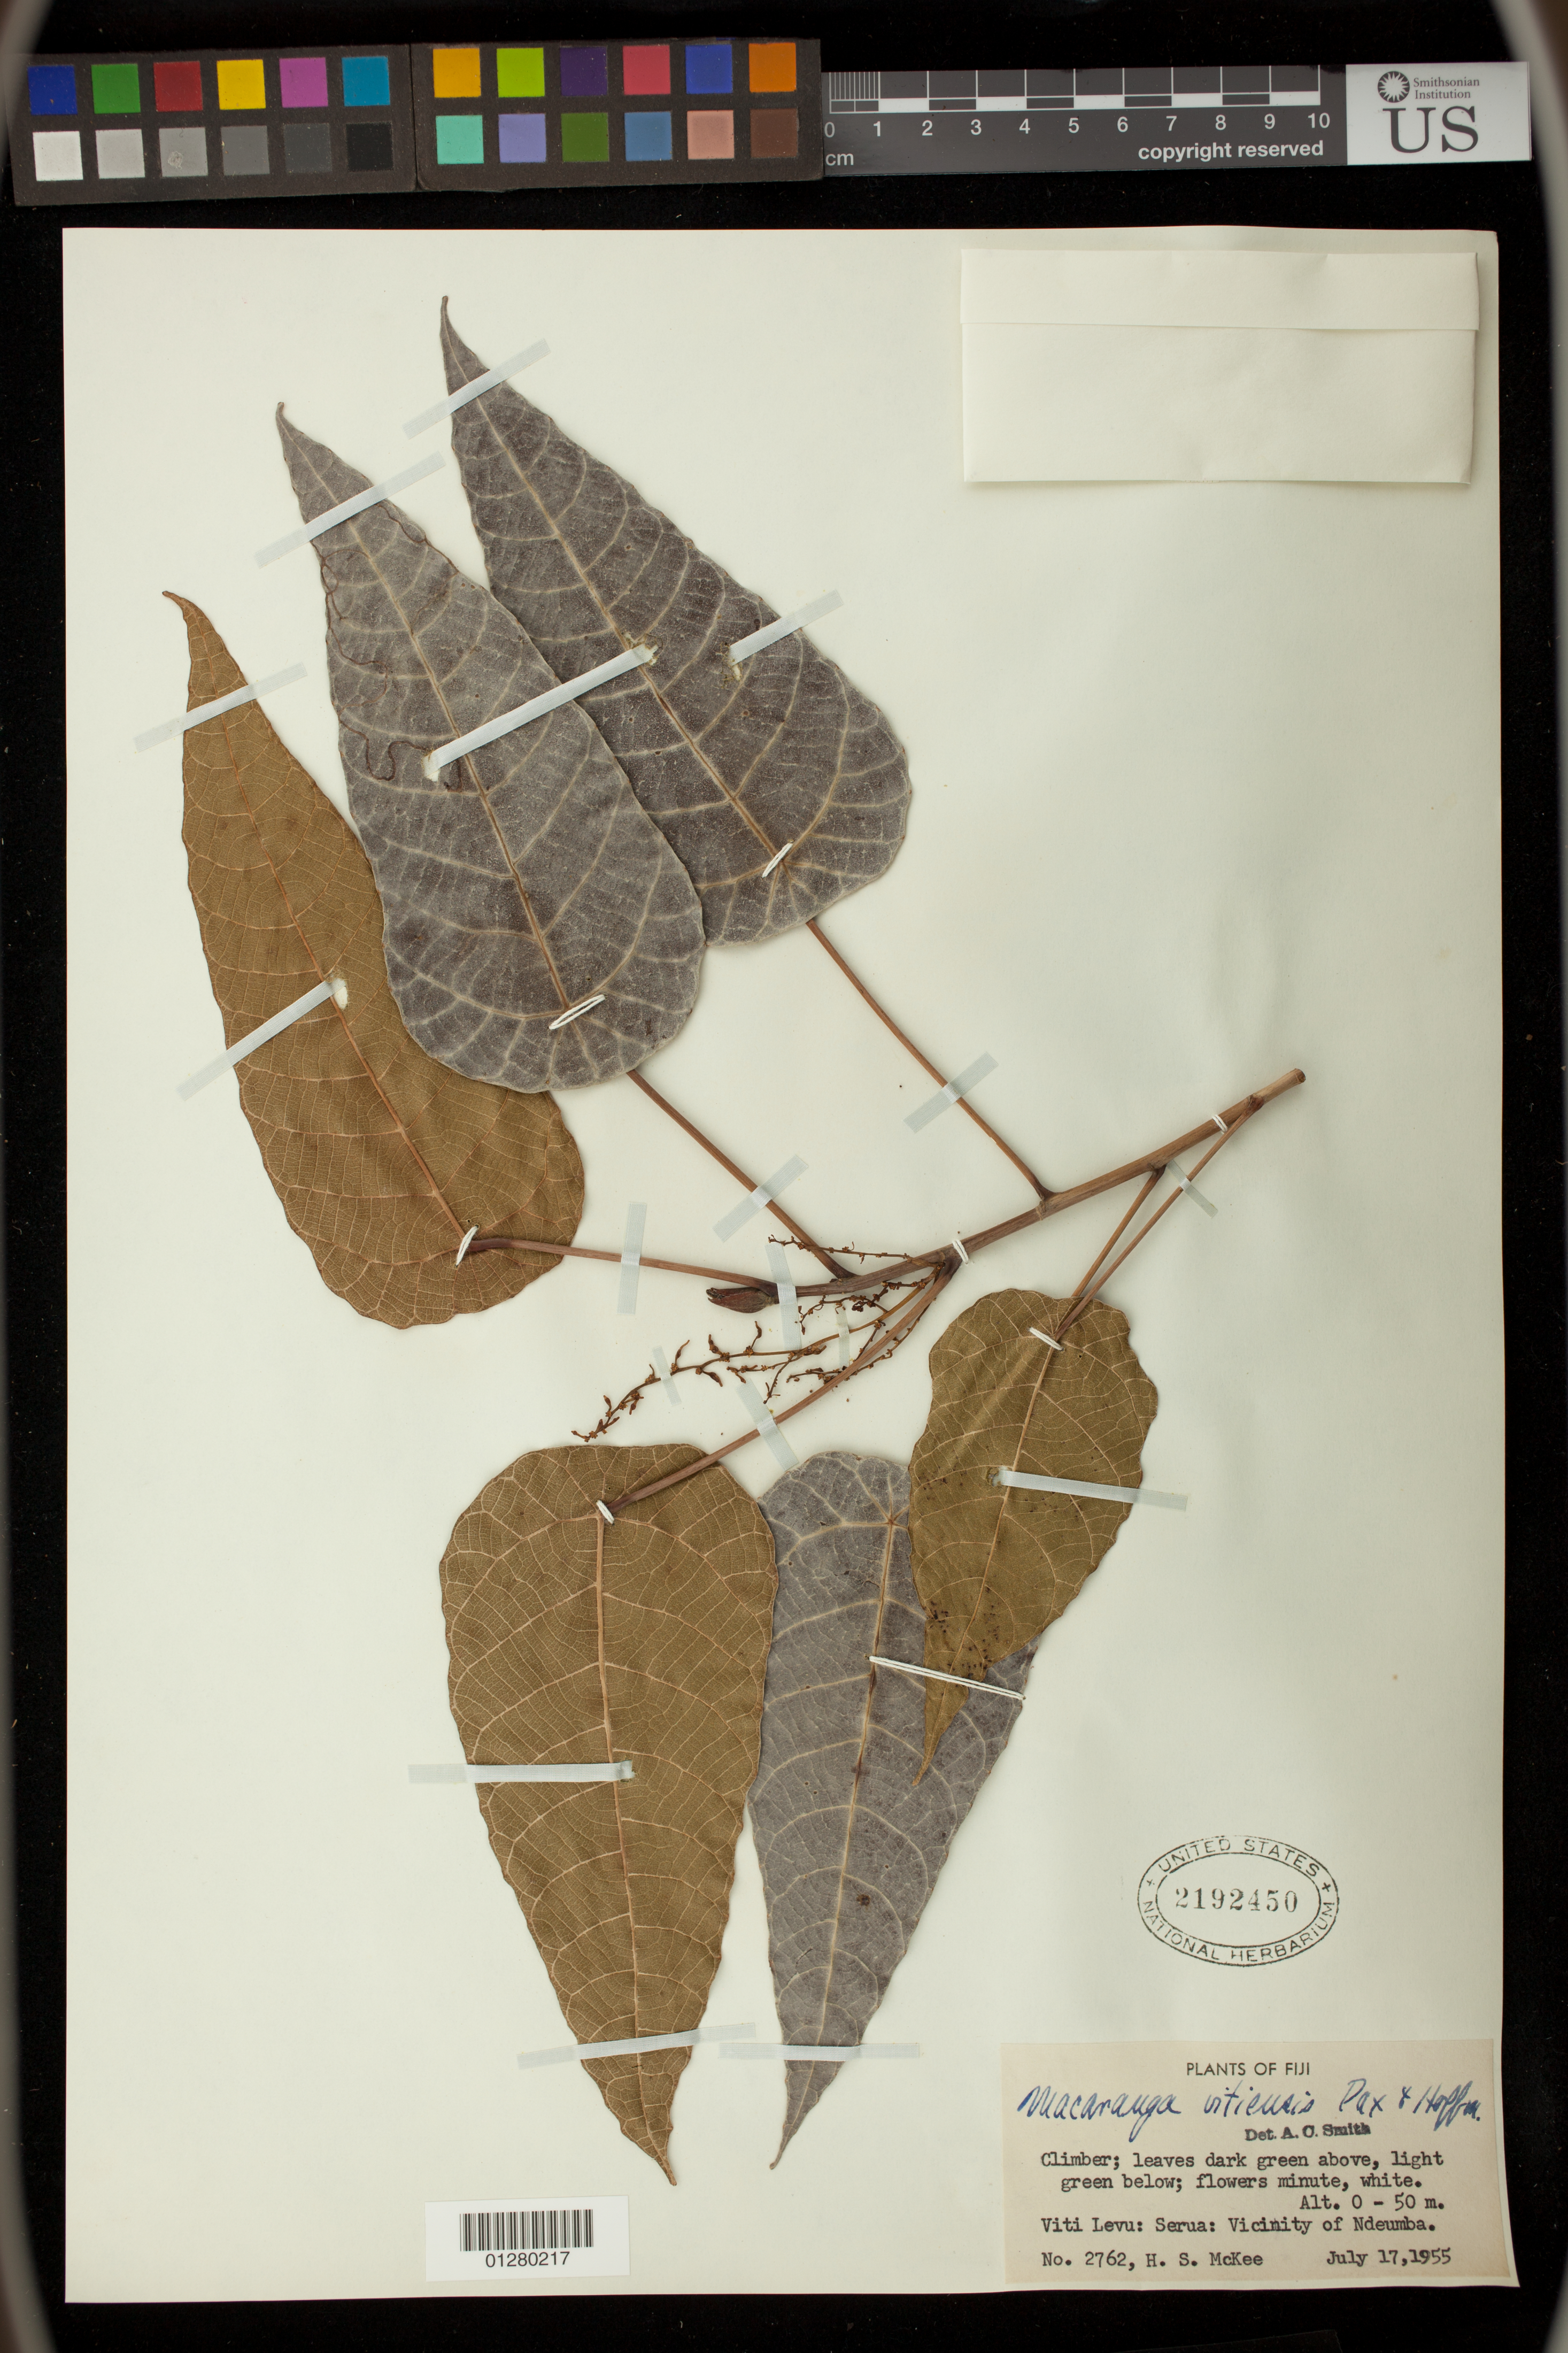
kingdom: Plantae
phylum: Tracheophyta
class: Magnoliopsida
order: Malpighiales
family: Euphorbiaceae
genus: Macaranga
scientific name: Macaranga vitiensis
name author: Pax & K. Hoffm.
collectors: H. S. McKee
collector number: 2762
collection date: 1955-07-17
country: Fiji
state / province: Central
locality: Viti Levu: Serua: Vicinity of Ndeumba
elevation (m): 0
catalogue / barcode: US 2192450